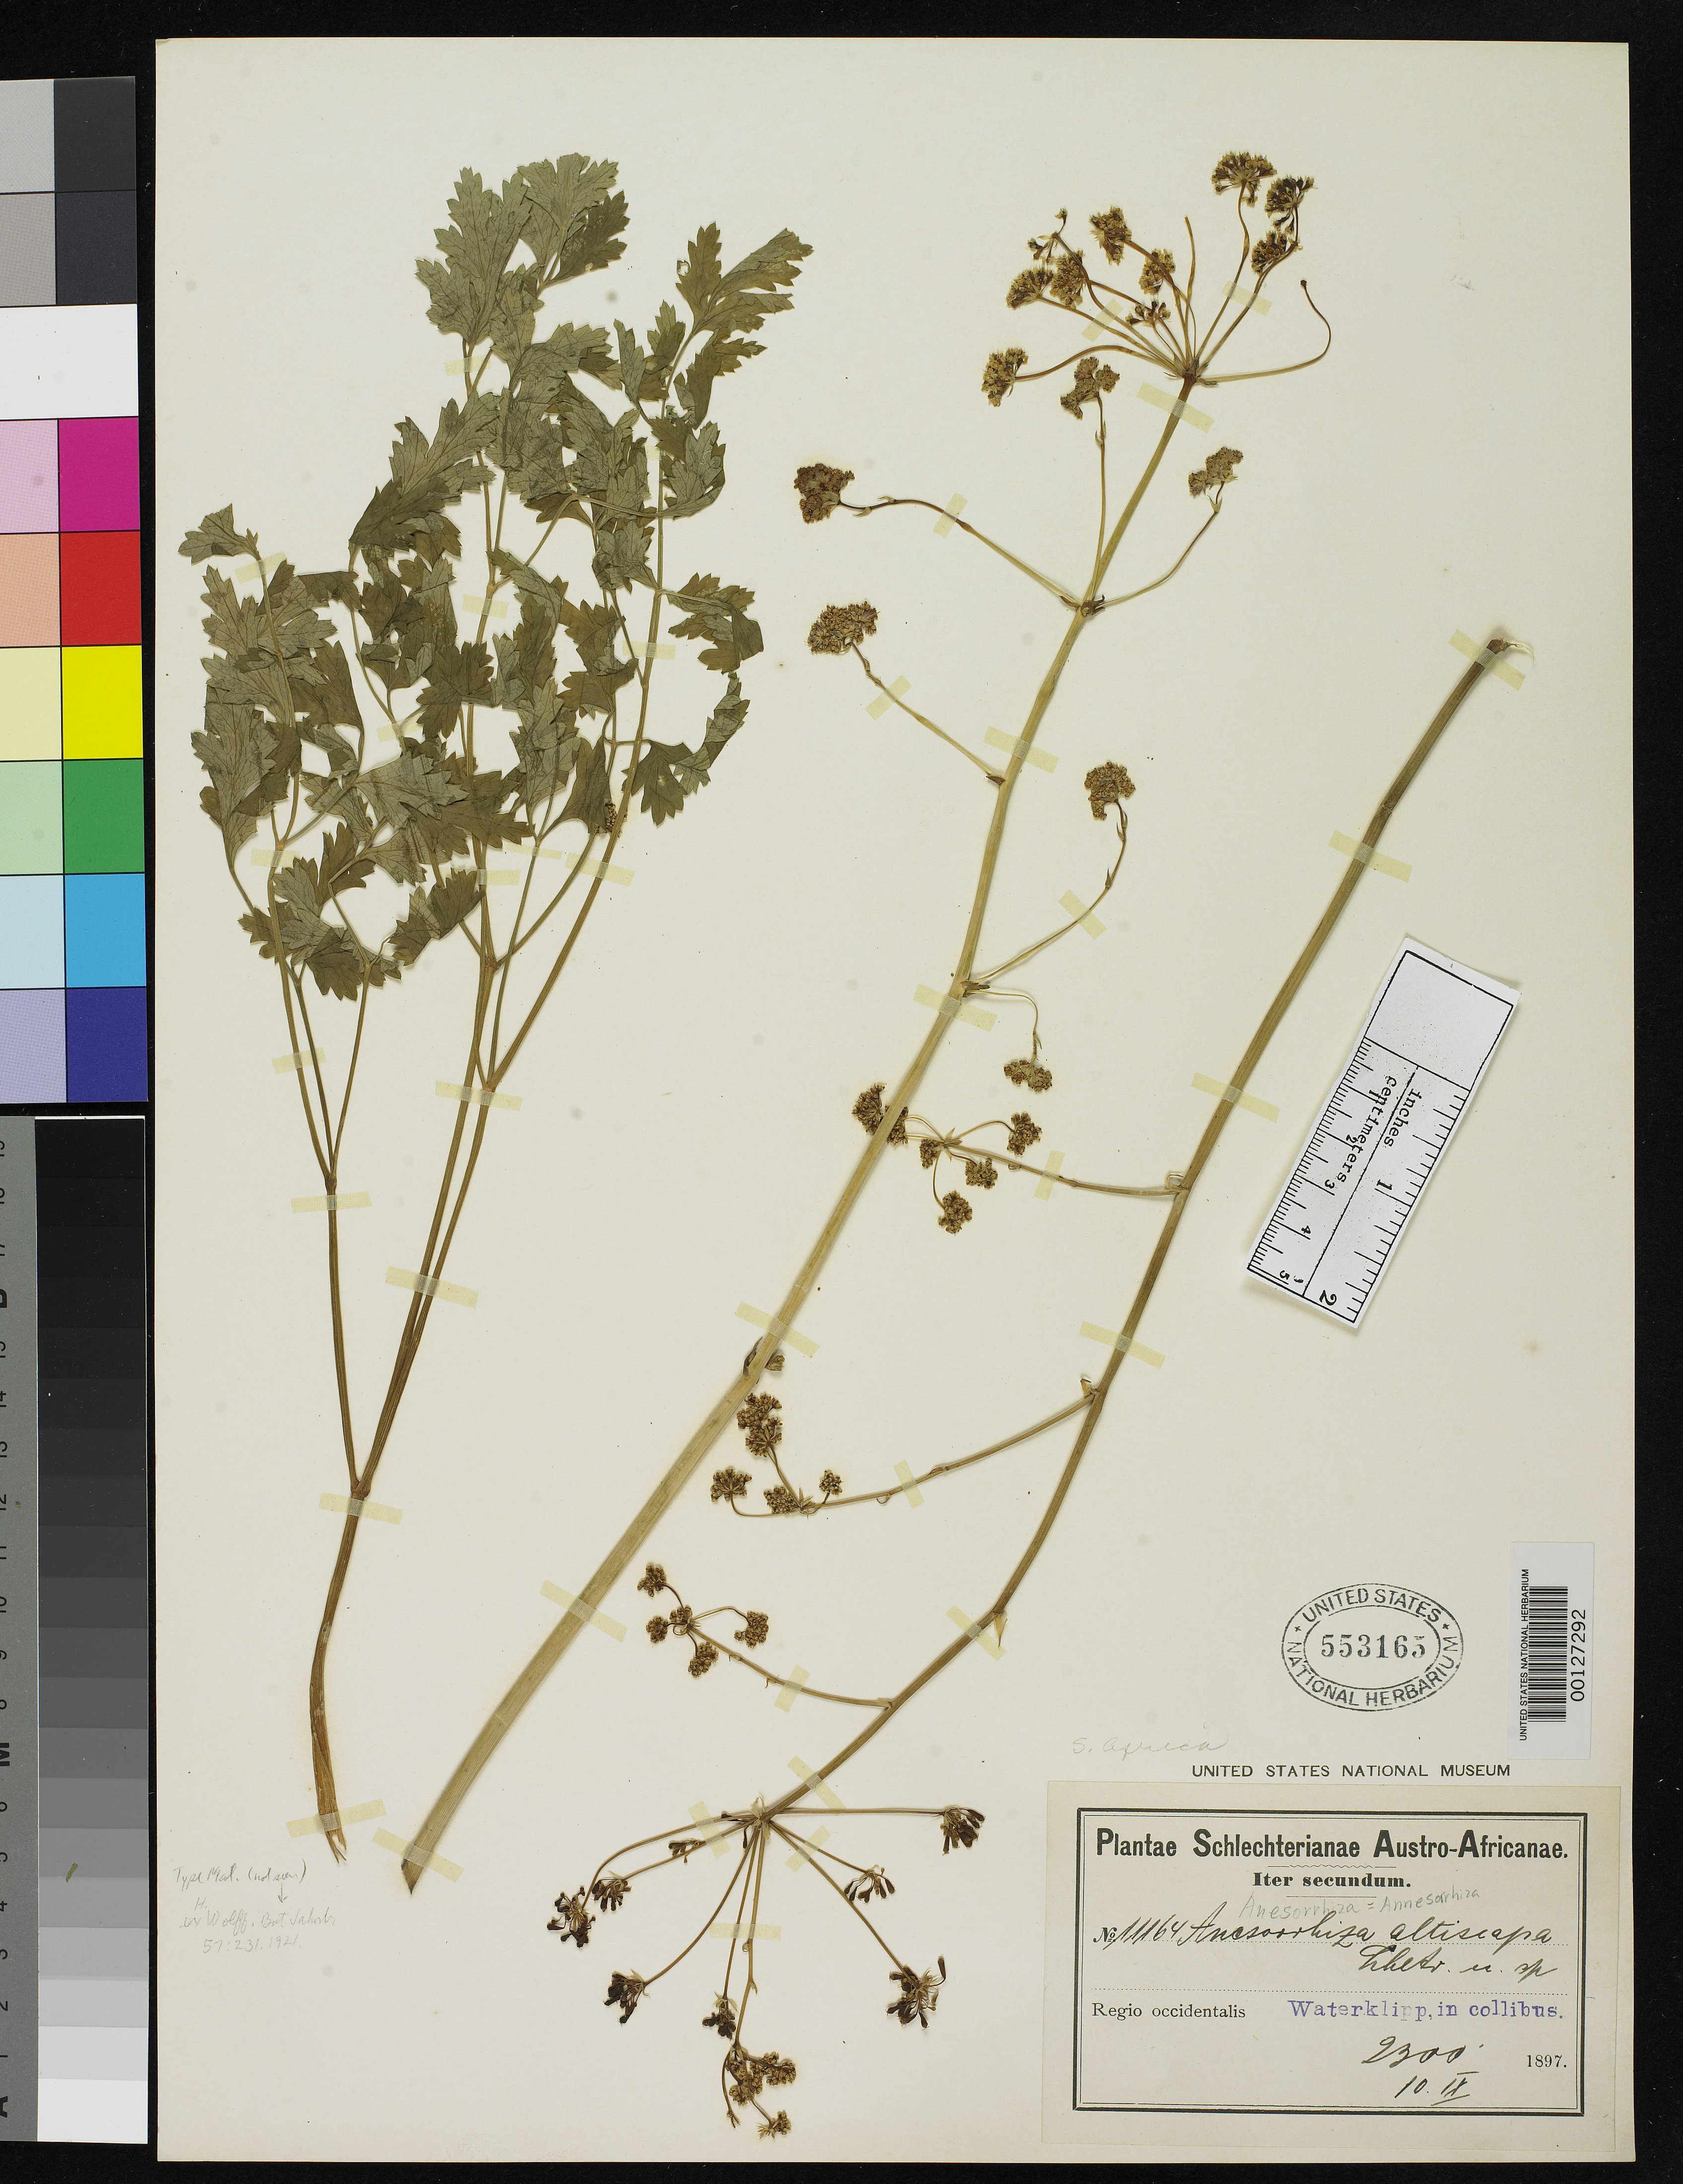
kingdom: Plantae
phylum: Tracheophyta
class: Magnoliopsida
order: Apiales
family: Apiaceae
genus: Annesorhiza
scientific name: Annesorhiza altiscapa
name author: Schltr. ex H. Wolff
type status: Isosyntype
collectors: F. R. R. Schlechter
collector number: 11164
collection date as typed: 1897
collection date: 1897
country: South Africa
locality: Watarklipp.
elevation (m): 2300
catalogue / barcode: US 553165